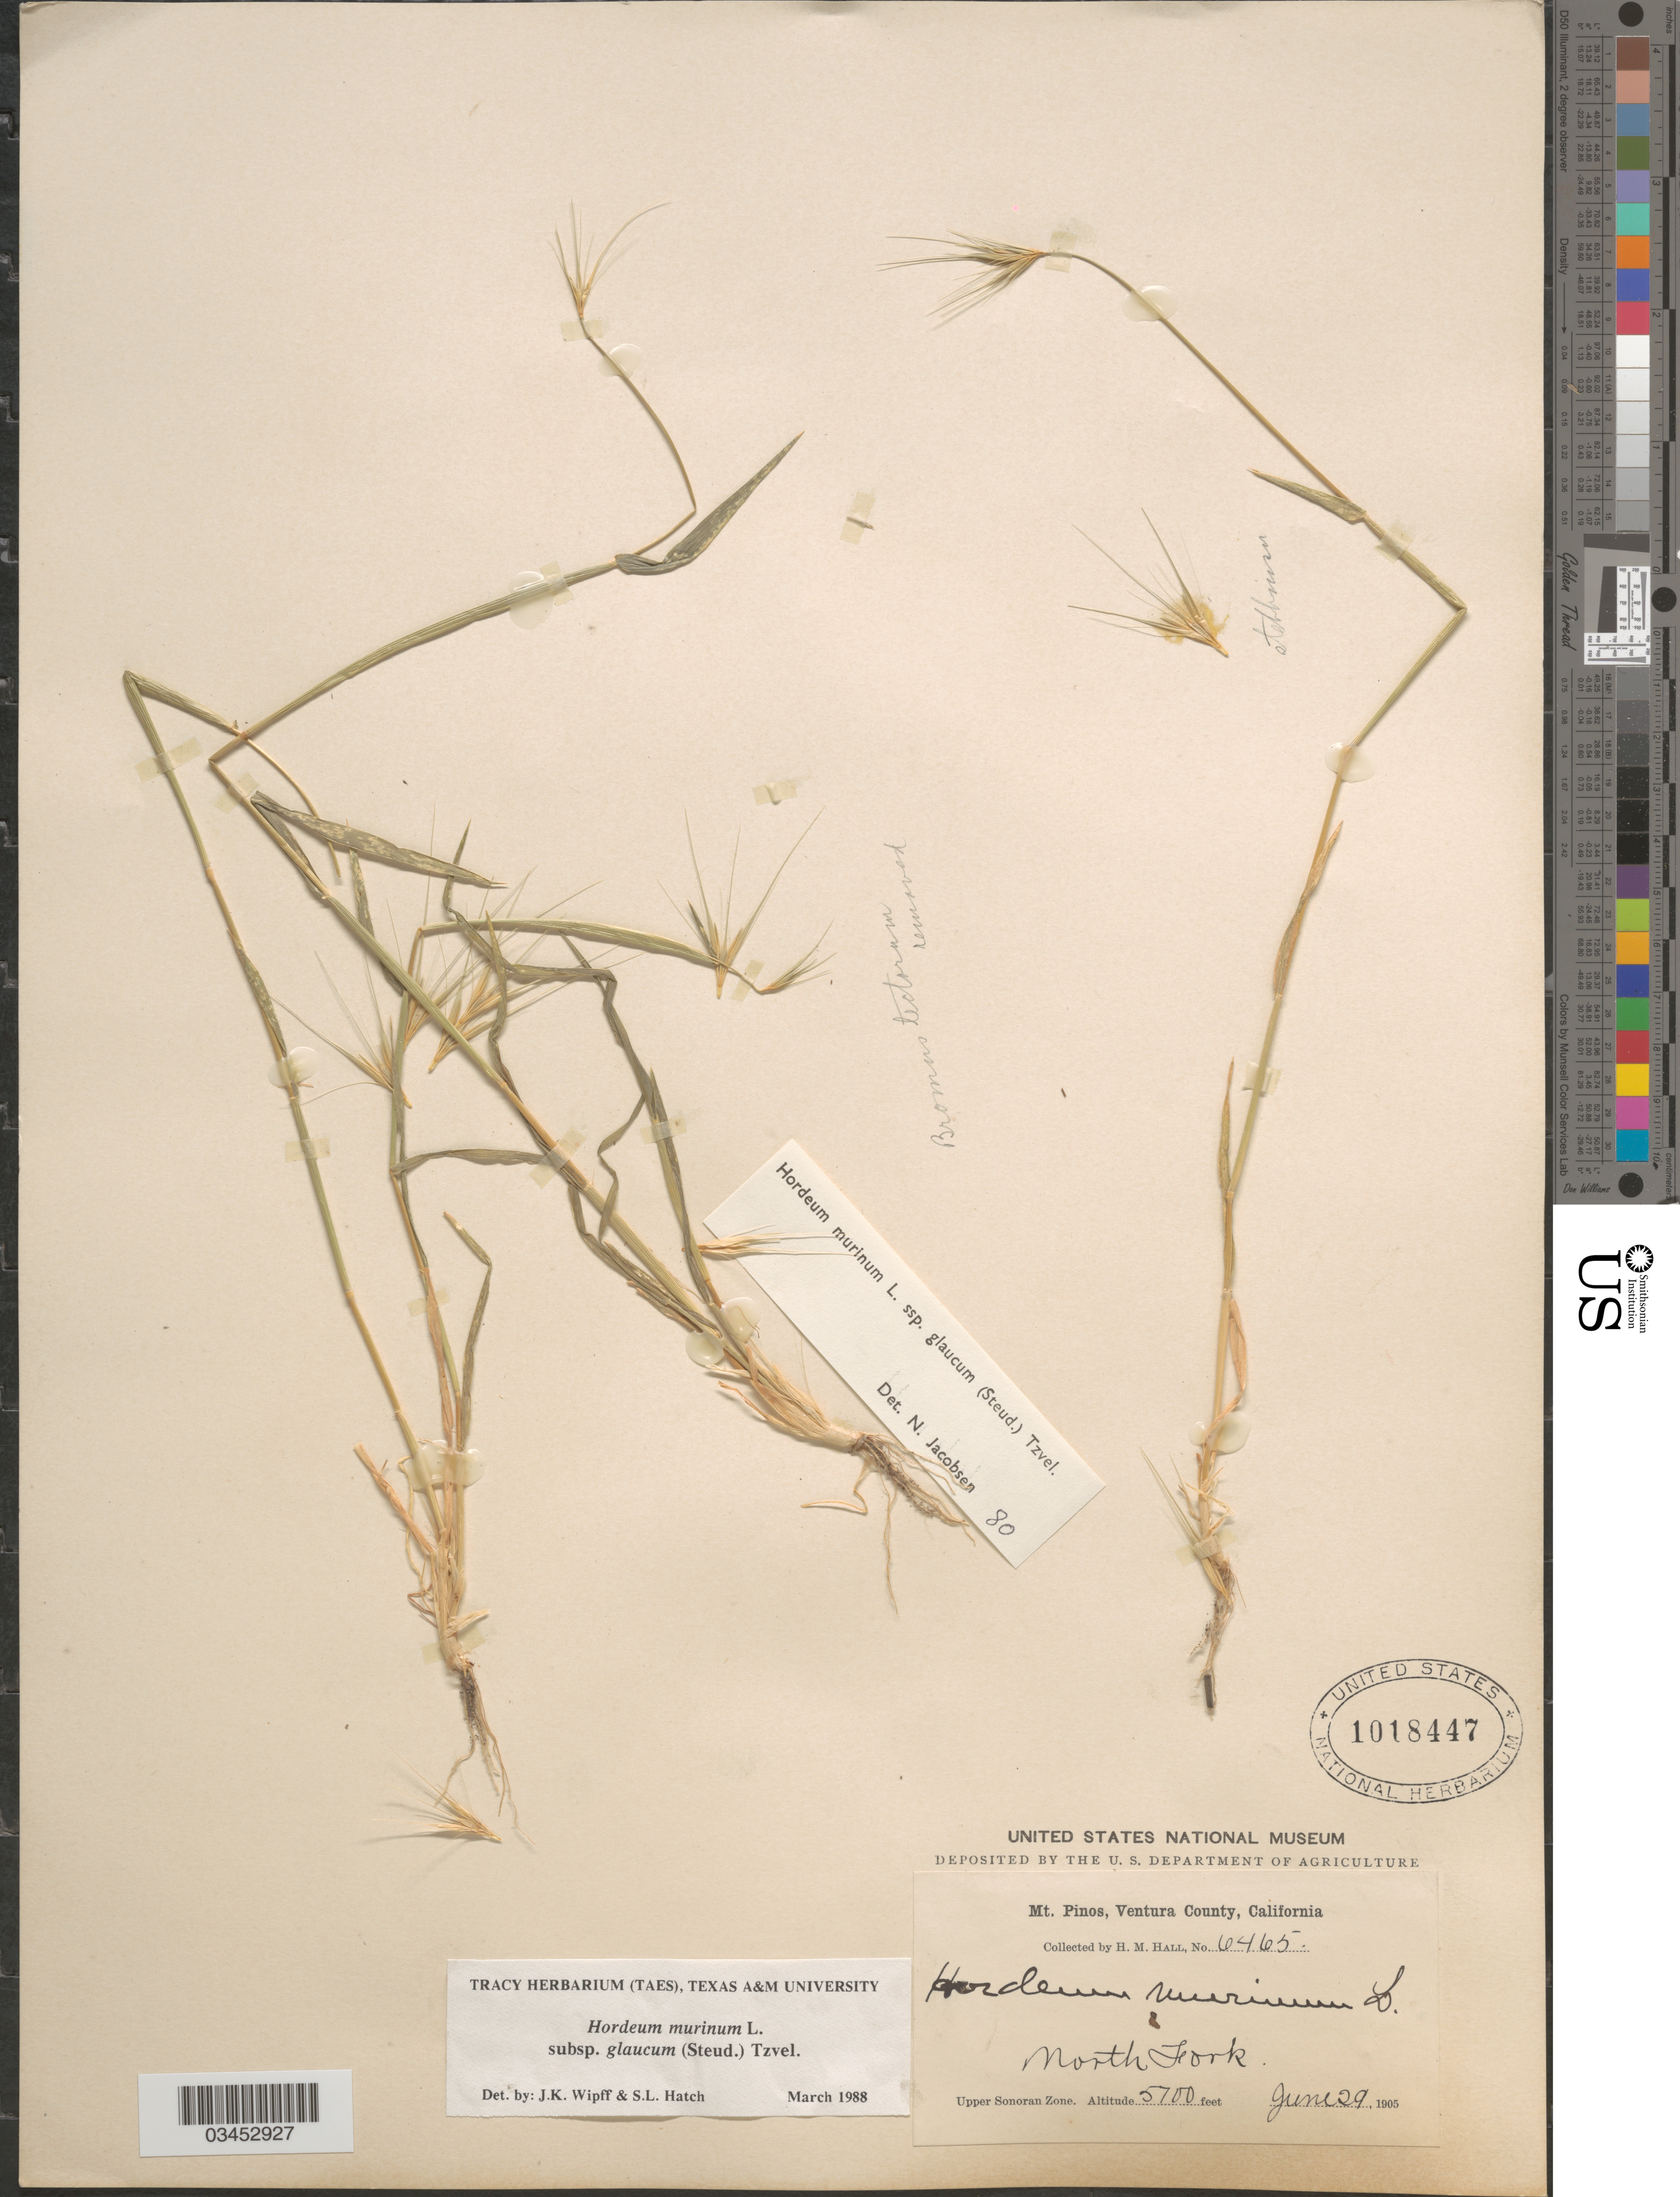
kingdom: Plantae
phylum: Tracheophyta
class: Liliopsida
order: Poales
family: Poaceae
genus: Hordeum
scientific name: Hordeum murinum subsp. glaucum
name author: (Steud.) Tzvelev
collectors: H. M. Hall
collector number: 6465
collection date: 1905-06-29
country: United States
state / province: California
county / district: Ventura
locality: Mt. Pinos, Ventura County. North Fork. Upper Sonoran Zone.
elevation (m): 1737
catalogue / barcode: US 1018447